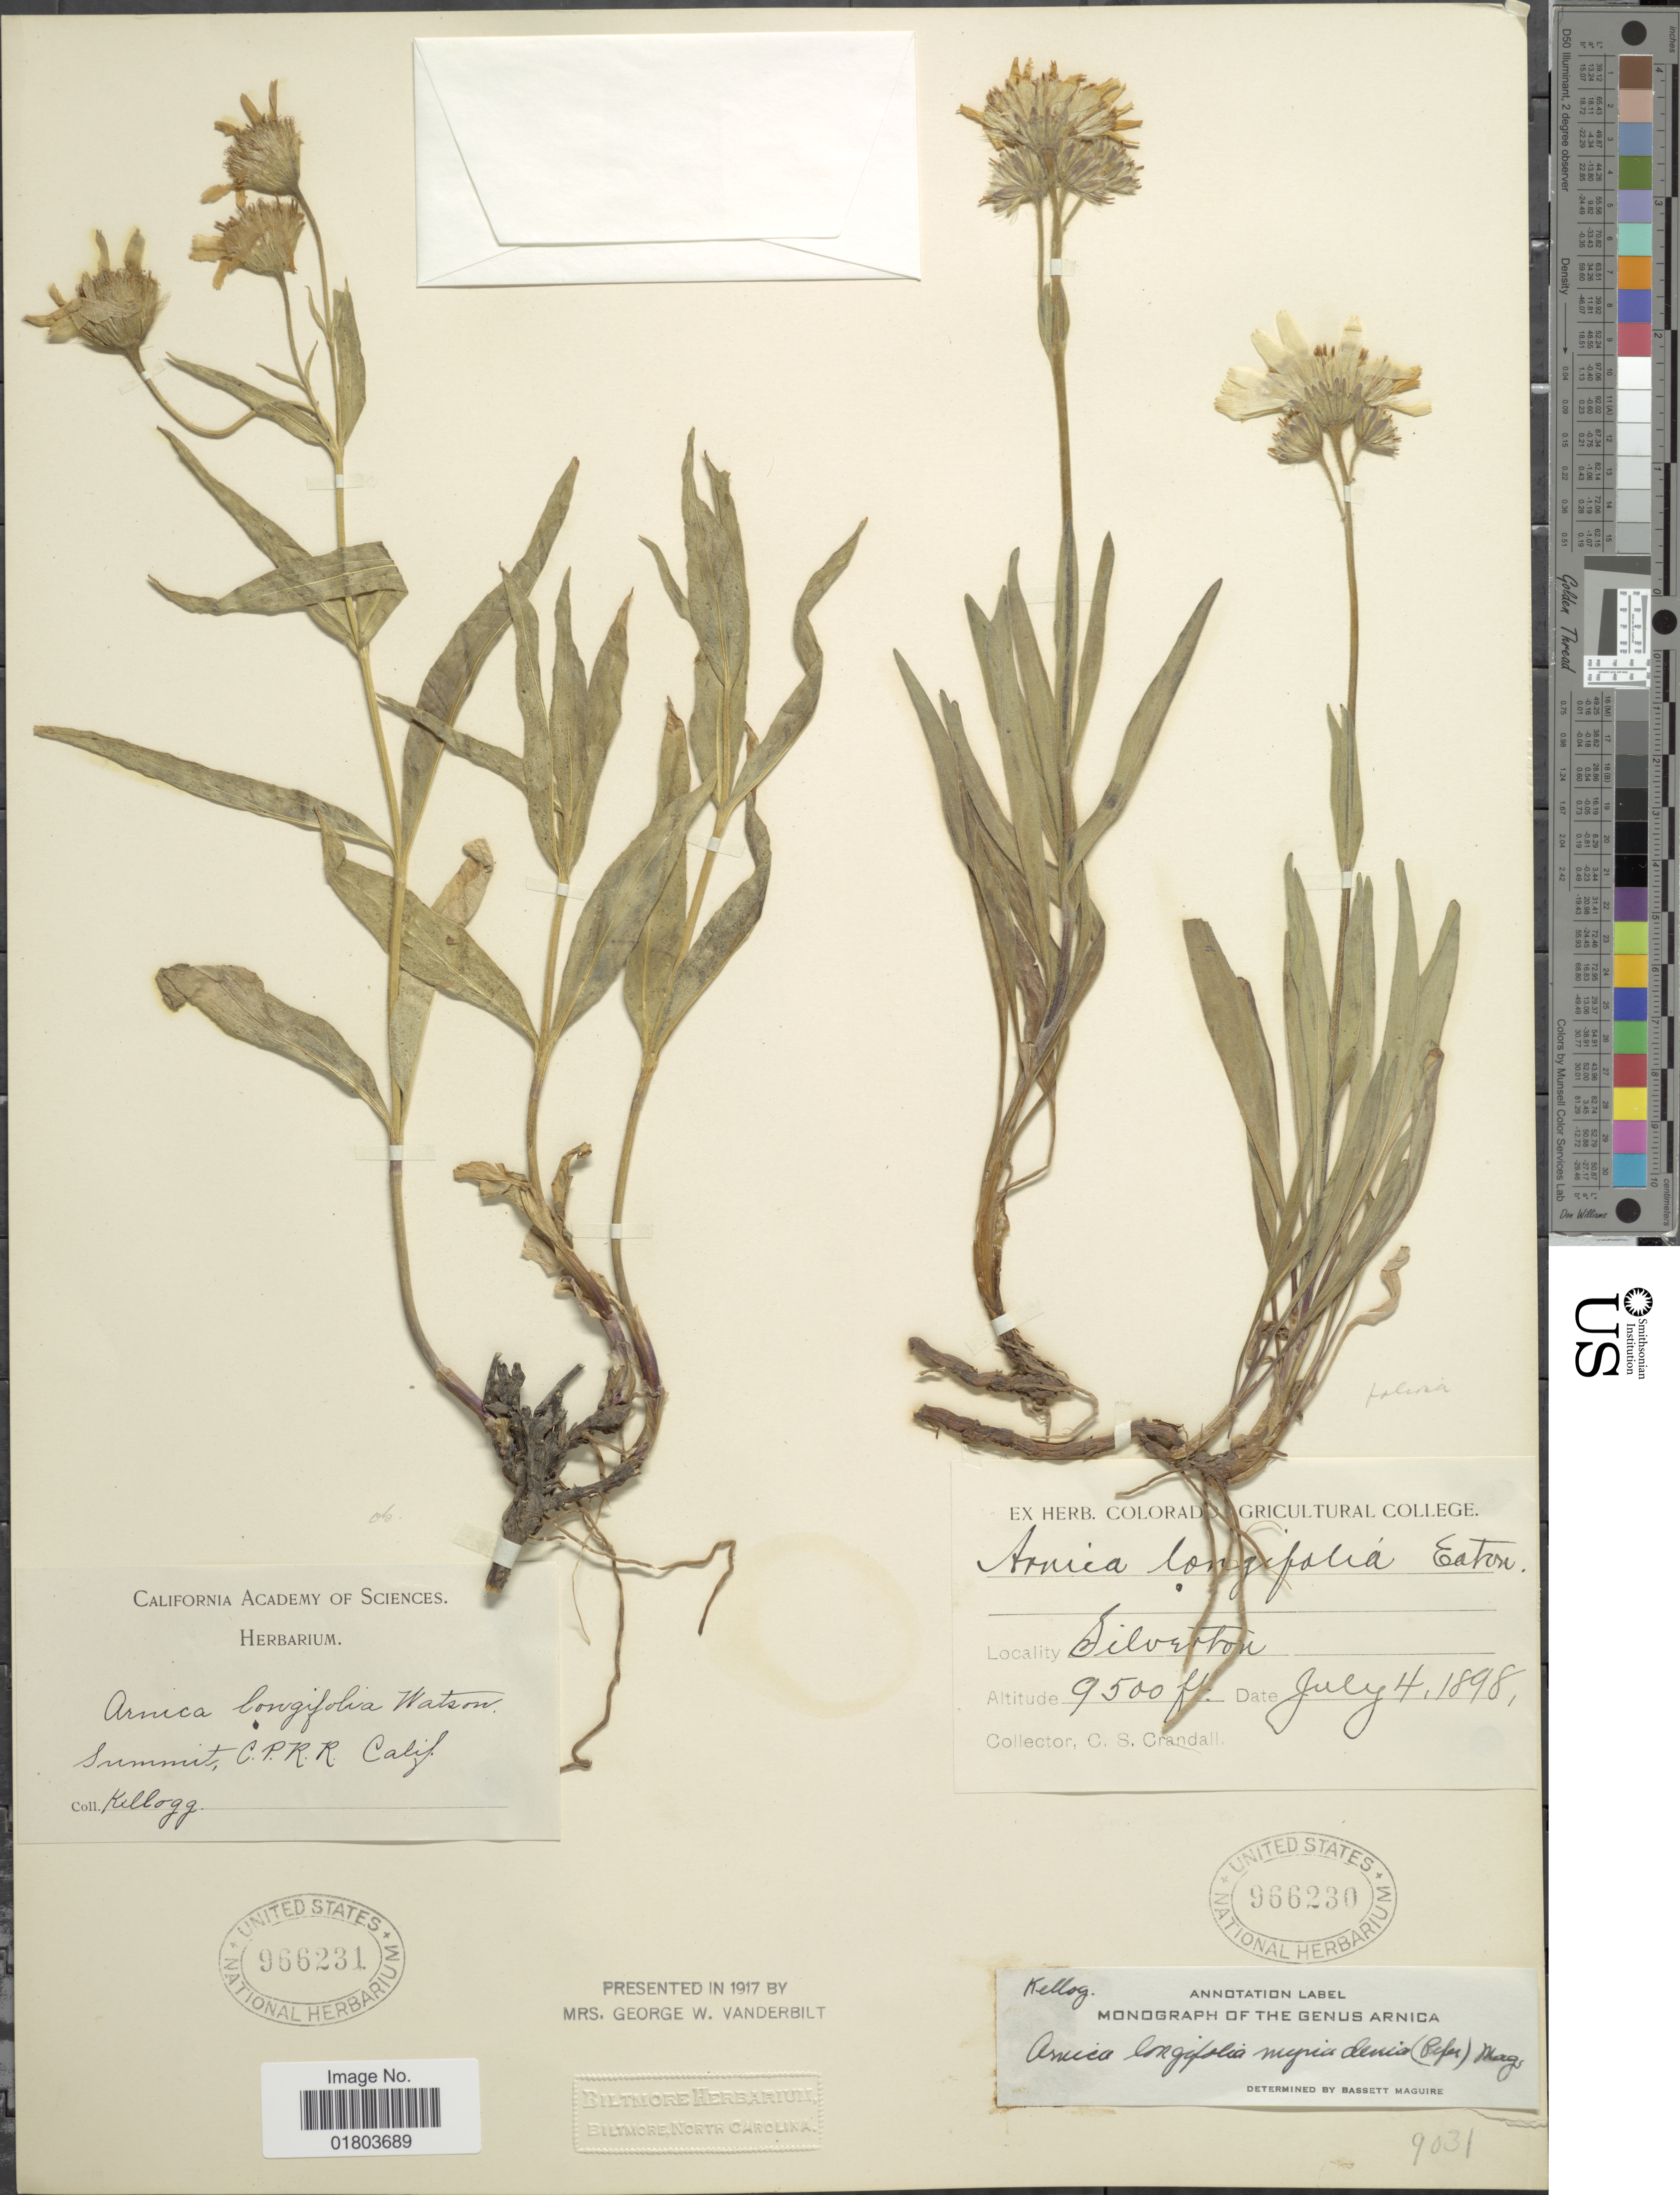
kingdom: Plantae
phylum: Tracheophyta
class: Magnoliopsida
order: Asterales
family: Asteraceae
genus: Arnica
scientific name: Arnica longifolia subsp. myriadenia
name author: (Piper) Maguire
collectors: C. Crandall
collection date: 1898-07-04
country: United States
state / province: Colorado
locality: Silverton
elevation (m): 2896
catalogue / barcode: US 966230-2